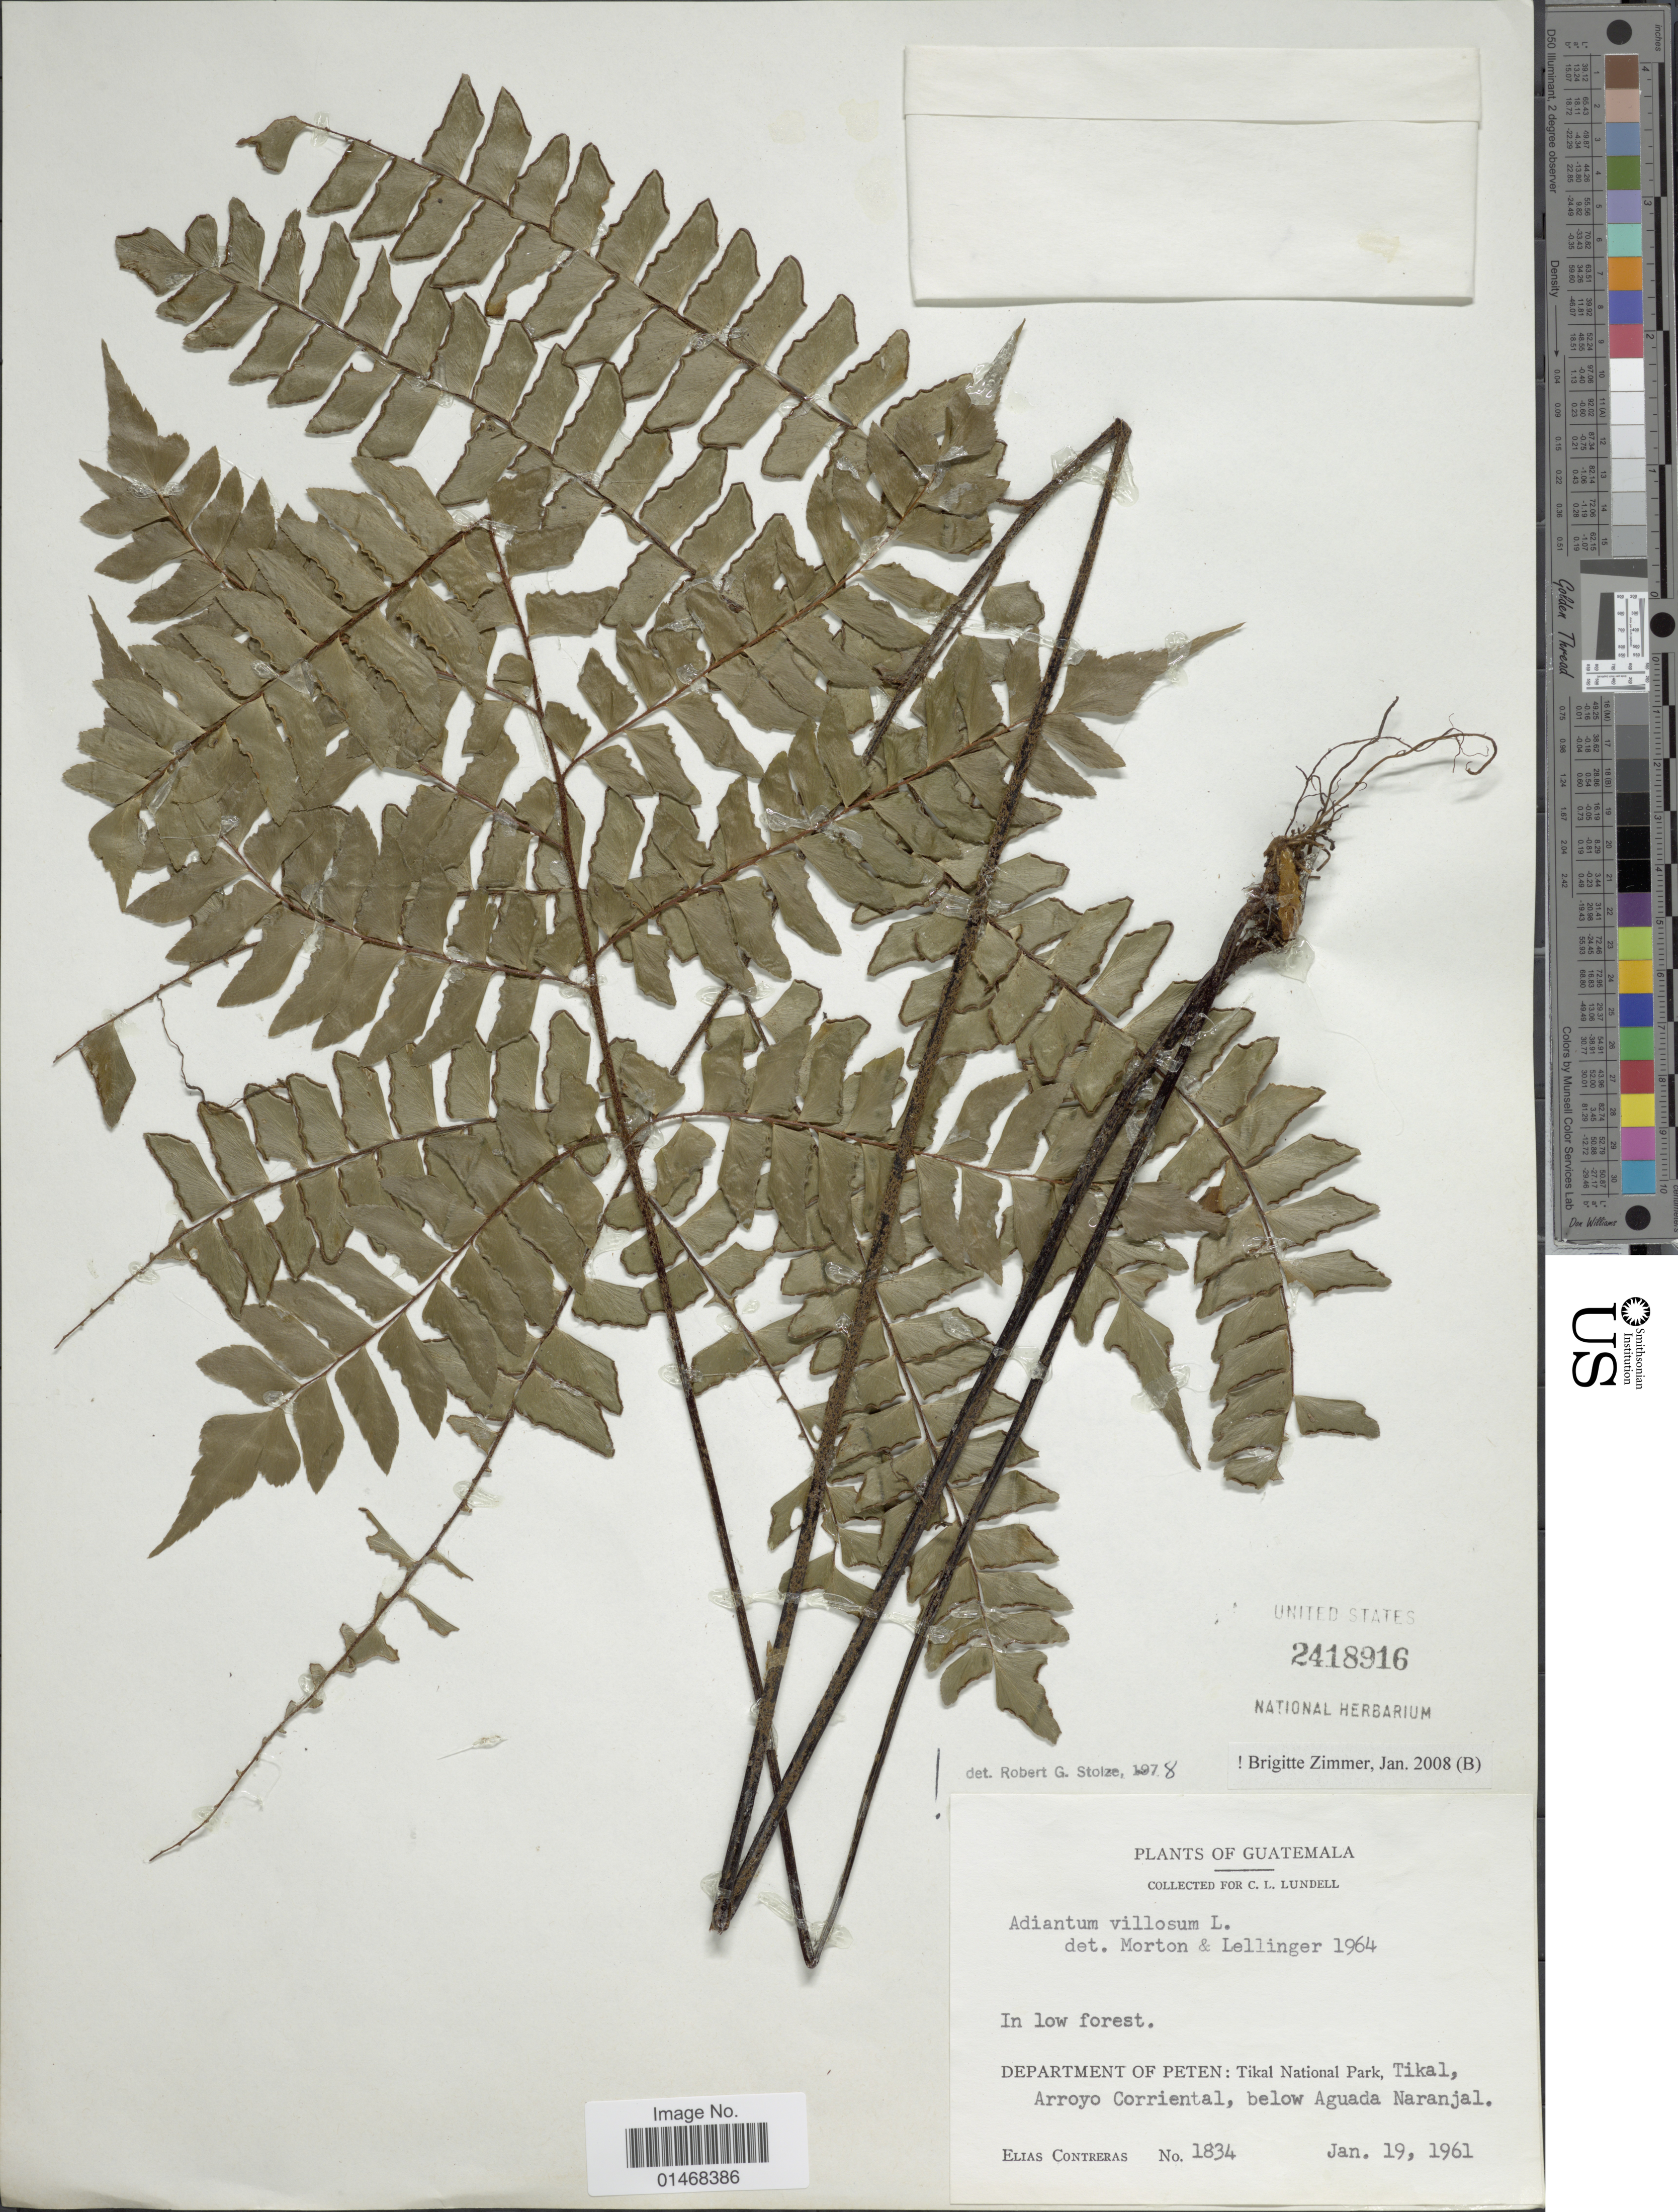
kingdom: Plantae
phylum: Tracheophyta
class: Polypodiopsida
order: Polypodiales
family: Pteridaceae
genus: Adiantum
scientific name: Adiantum villosum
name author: L.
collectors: E. Contreras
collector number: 1834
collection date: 1961-01-19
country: Guatemala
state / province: El Petén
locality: Department of Peten: Tikal National Park, Tikal, Arroyo Corriental, below Aguada Naranjal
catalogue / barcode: US 2418916